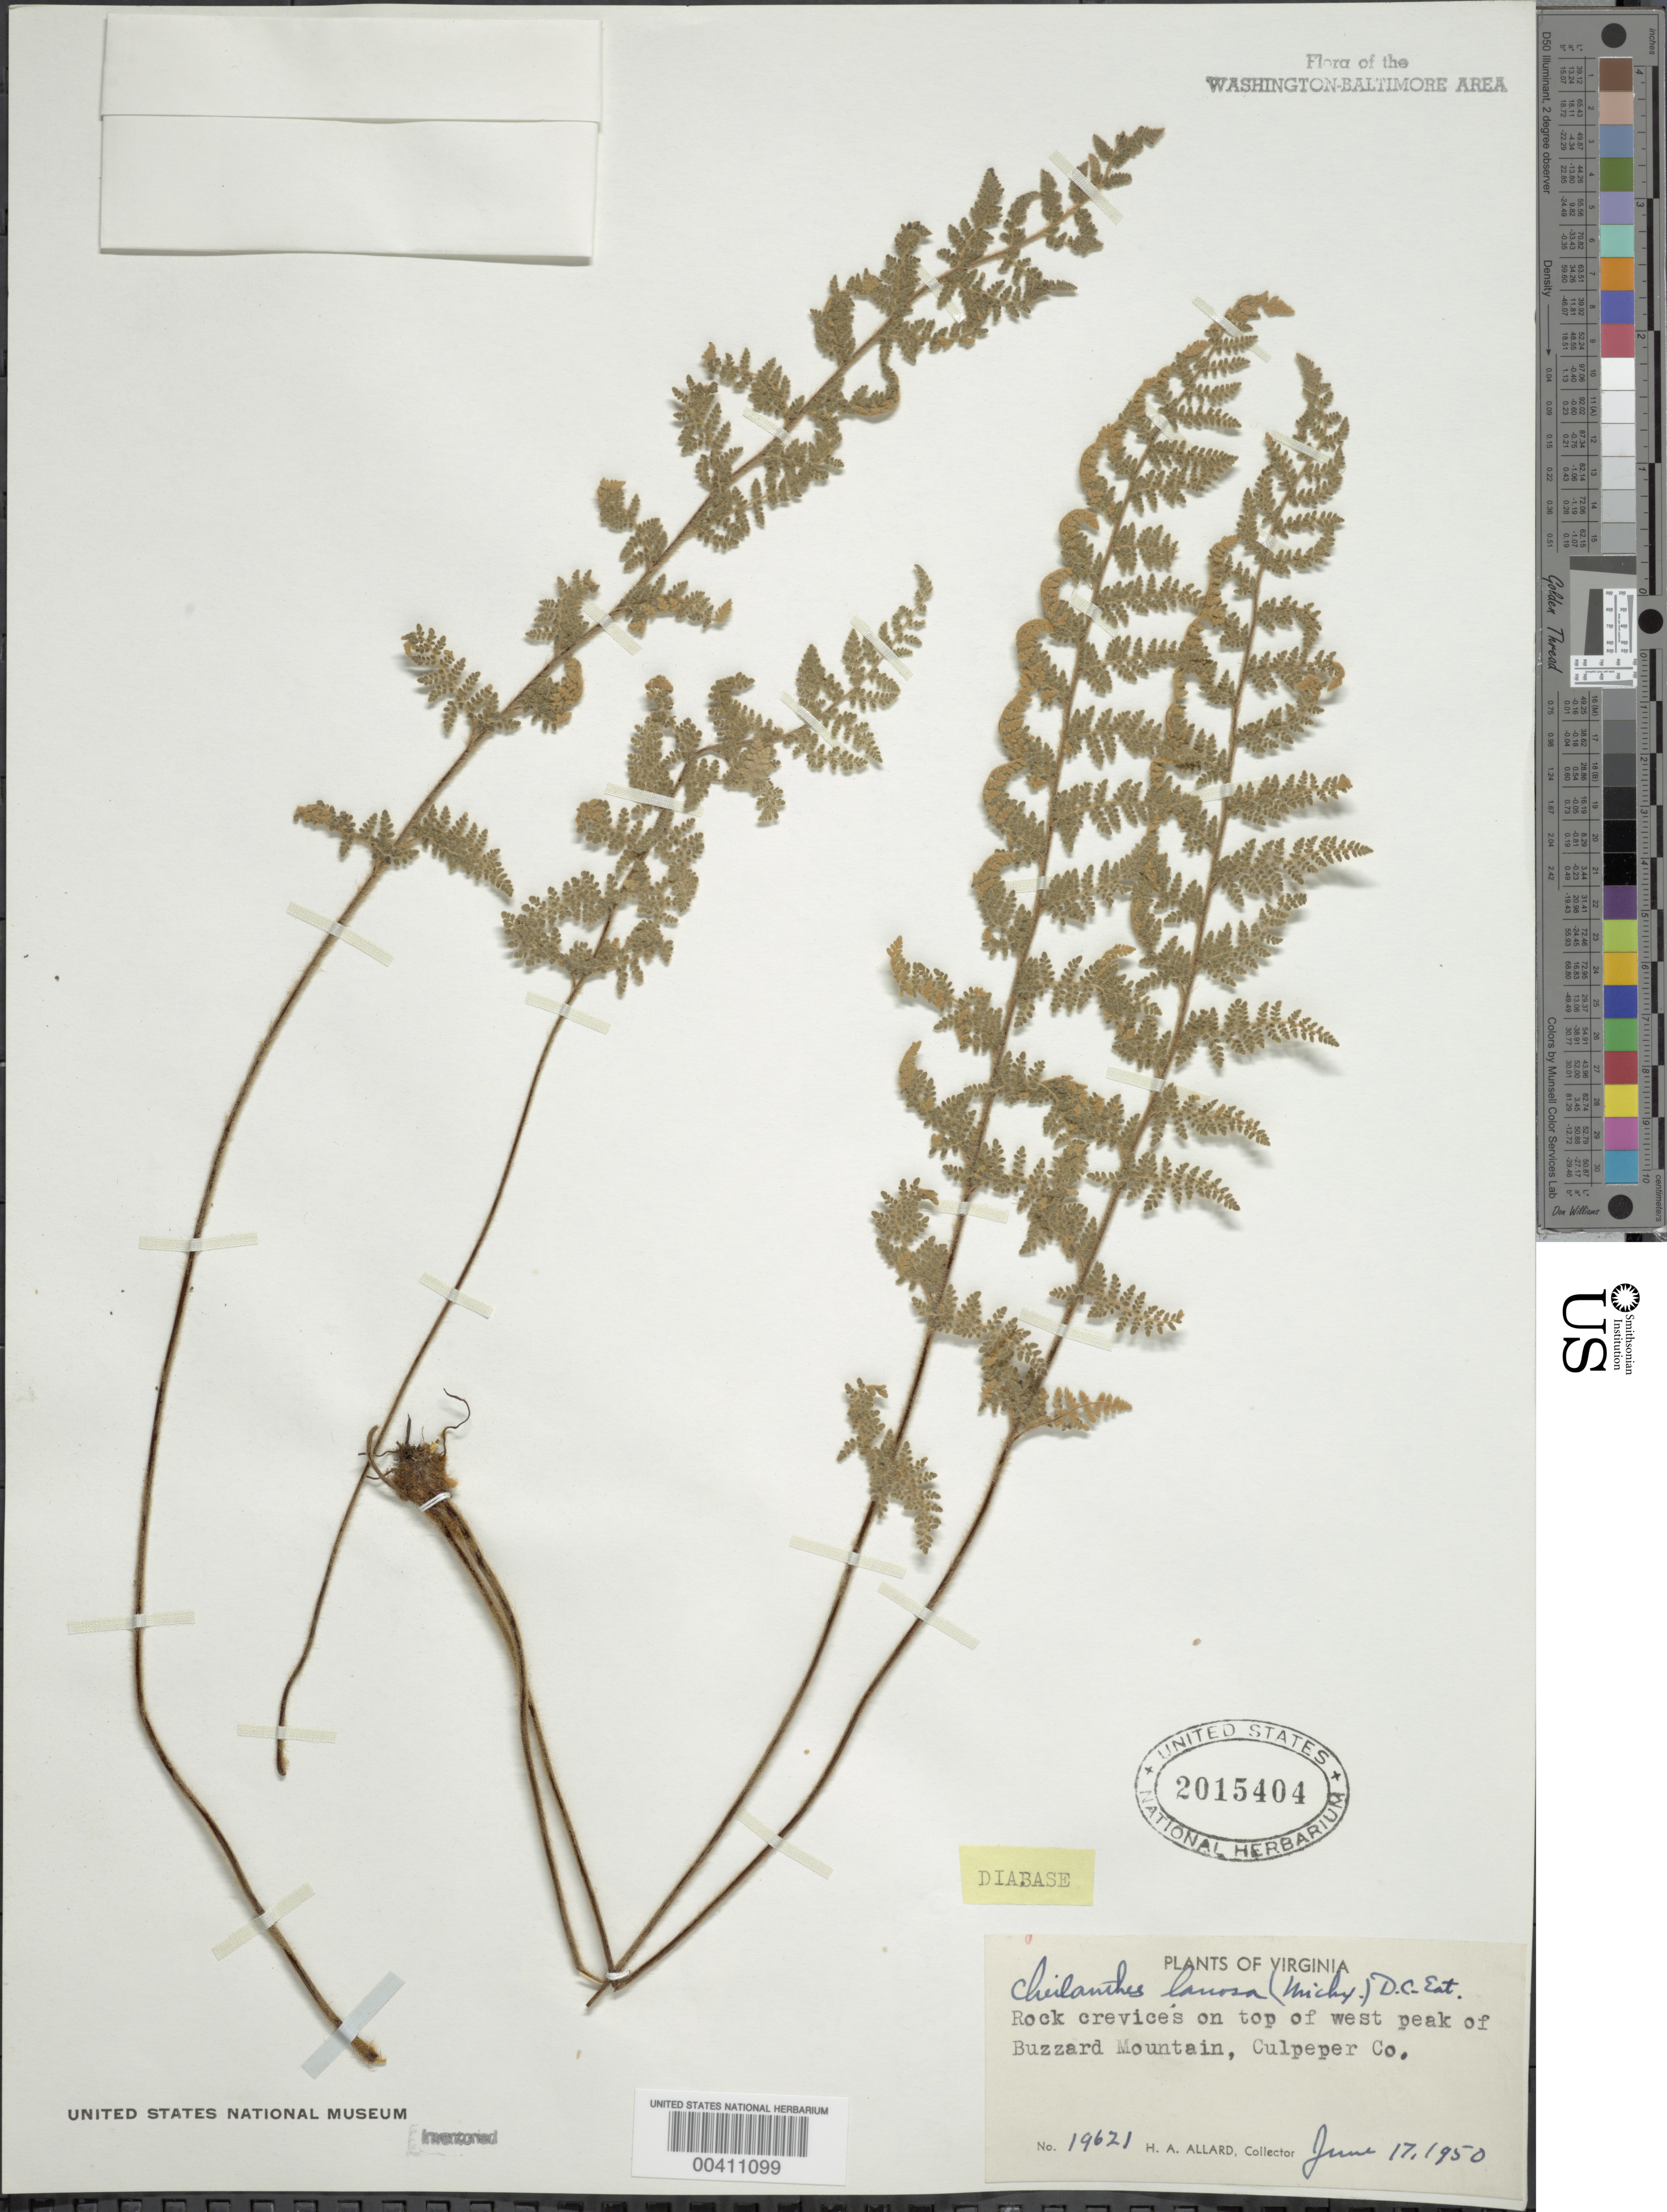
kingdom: Plantae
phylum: Tracheophyta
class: Polypodiopsida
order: Polypodiales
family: Pteridaceae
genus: Myriopteris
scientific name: Myriopteris lanosa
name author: (Michx.) Grusz & Windham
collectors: H. A. Allard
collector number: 19621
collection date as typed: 17 Jun 1950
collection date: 1950-06-17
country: United States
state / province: Virginia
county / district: Culpeper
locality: Buzzard Mountain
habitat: Diabase rock crevices on top of w peak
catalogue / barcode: US 2015404